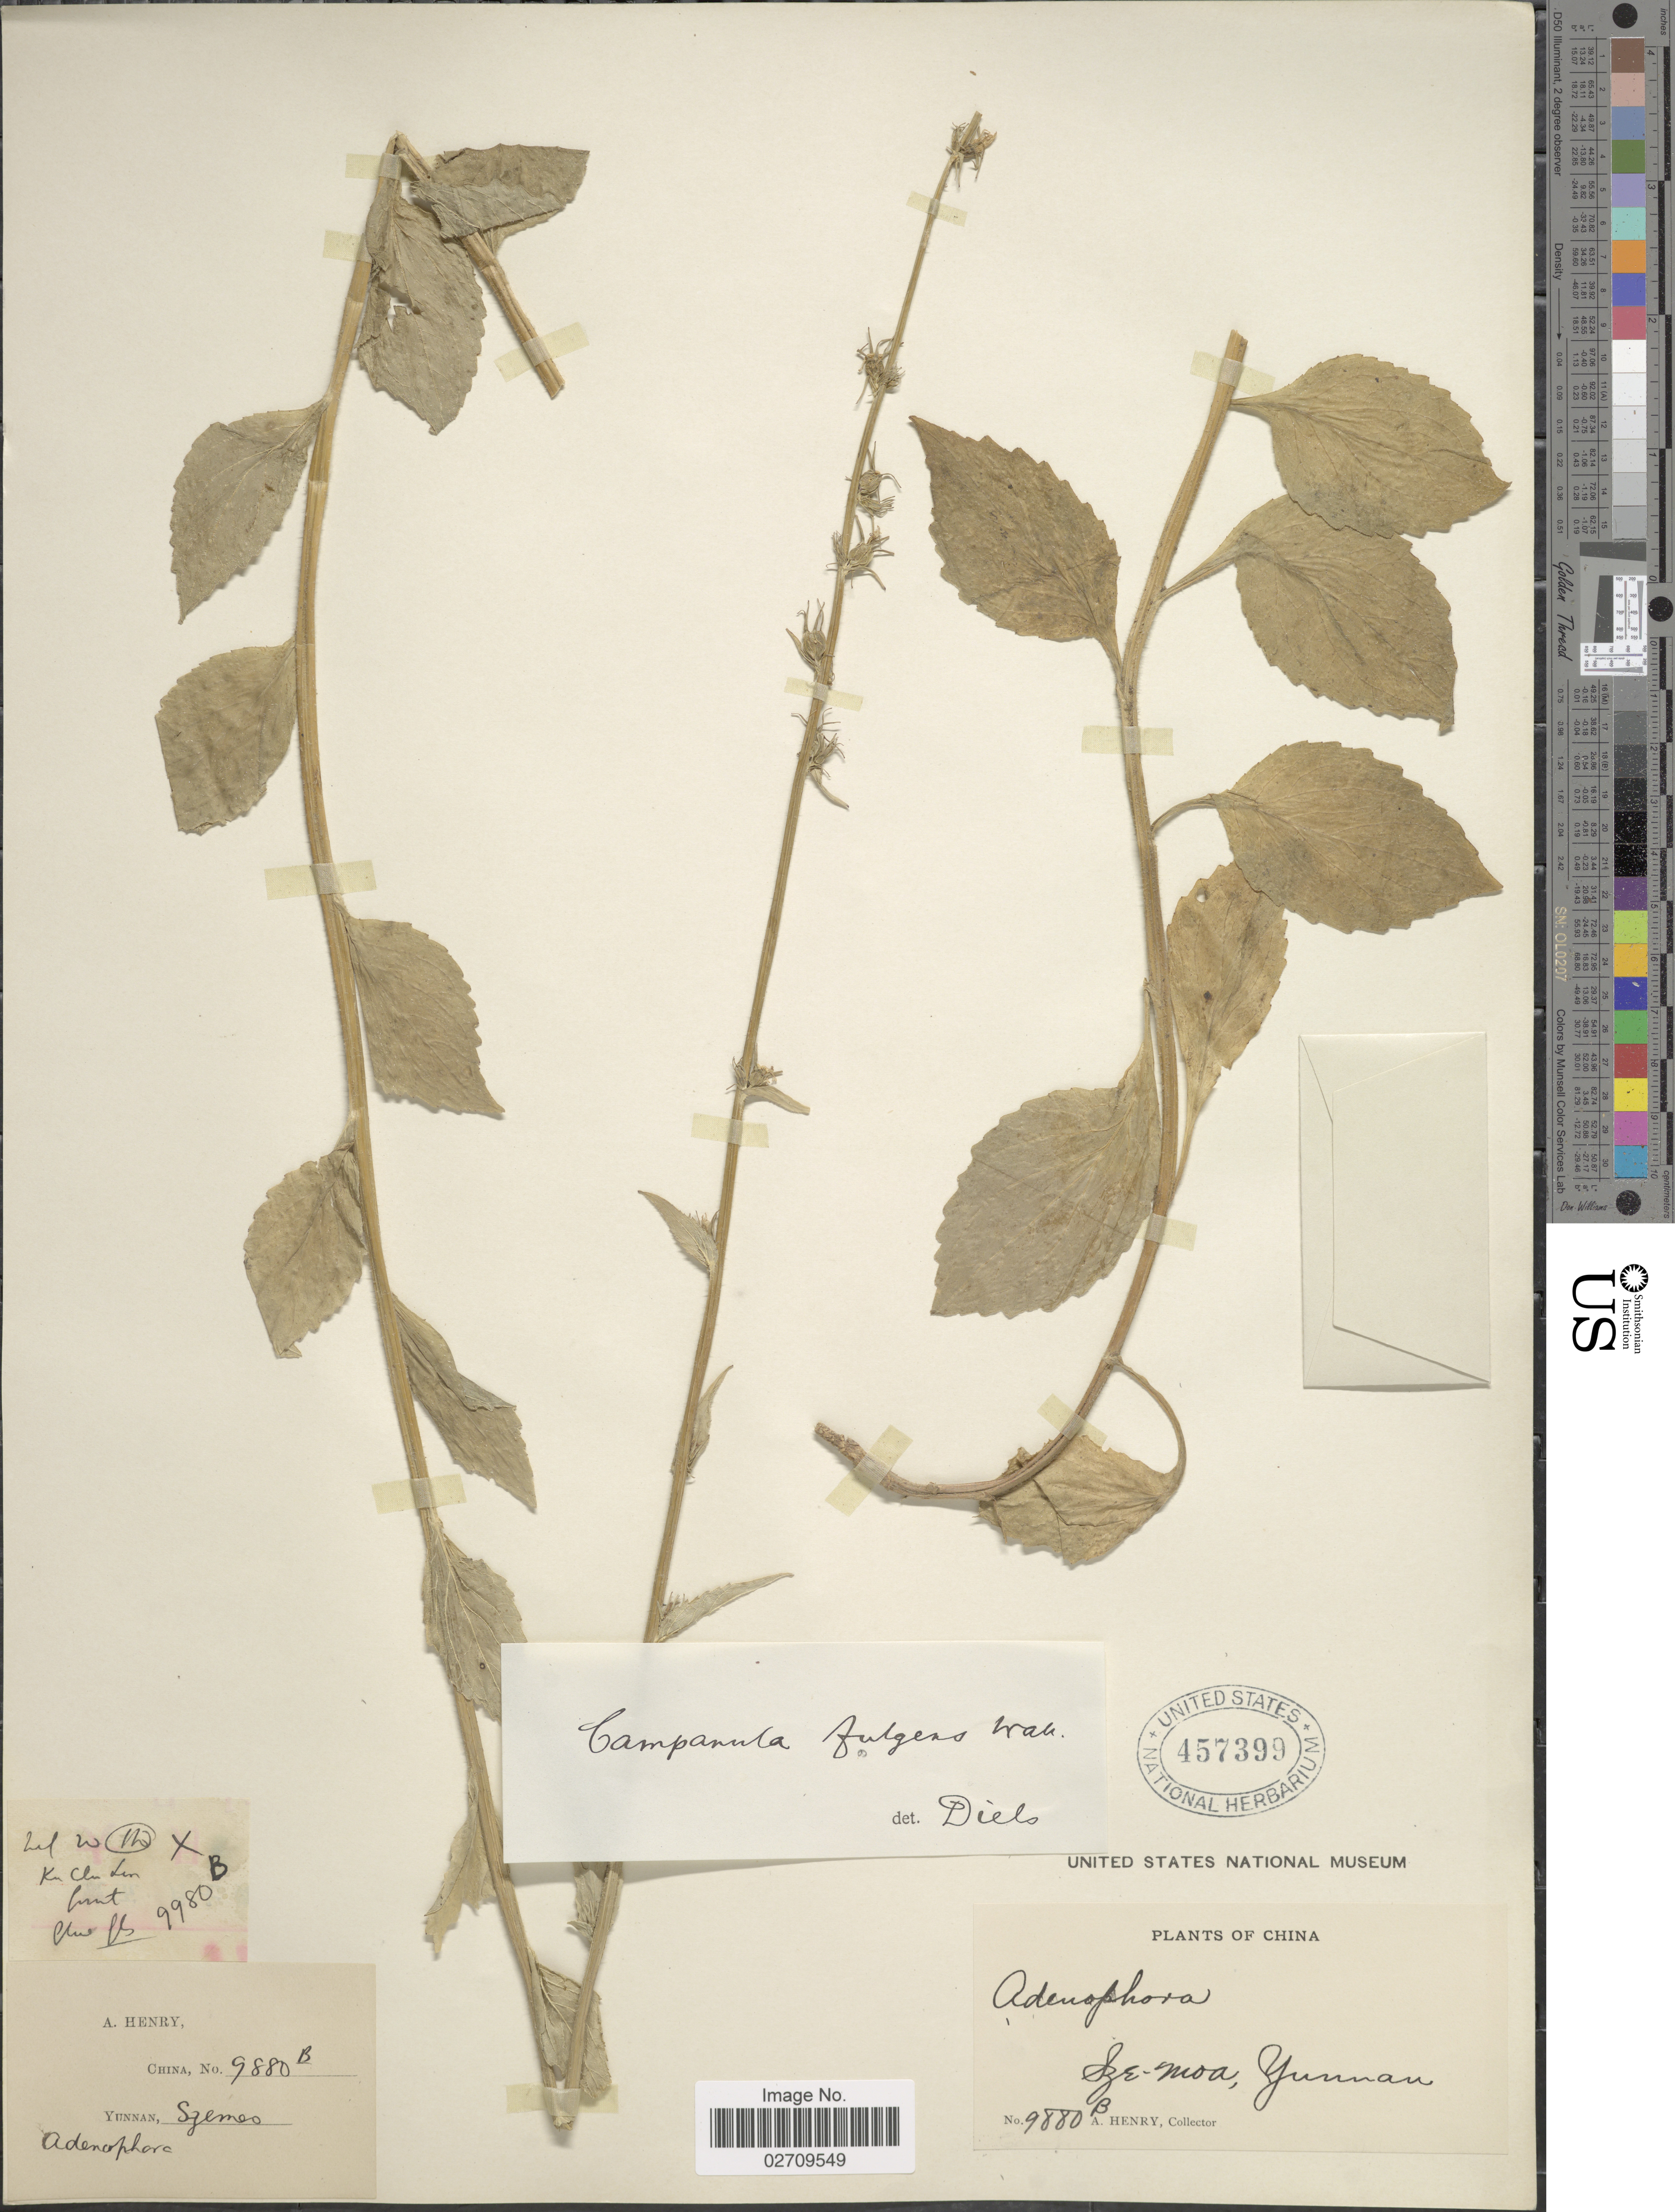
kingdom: Plantae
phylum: Tracheophyta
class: Magnoliopsida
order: Asterales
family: Campanulaceae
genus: Asyneuma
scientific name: Asyneuma fulgens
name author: (Wall.) Briq.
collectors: A. Henry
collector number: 9880 B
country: China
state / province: Yunnan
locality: Szemoa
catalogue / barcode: US 457399